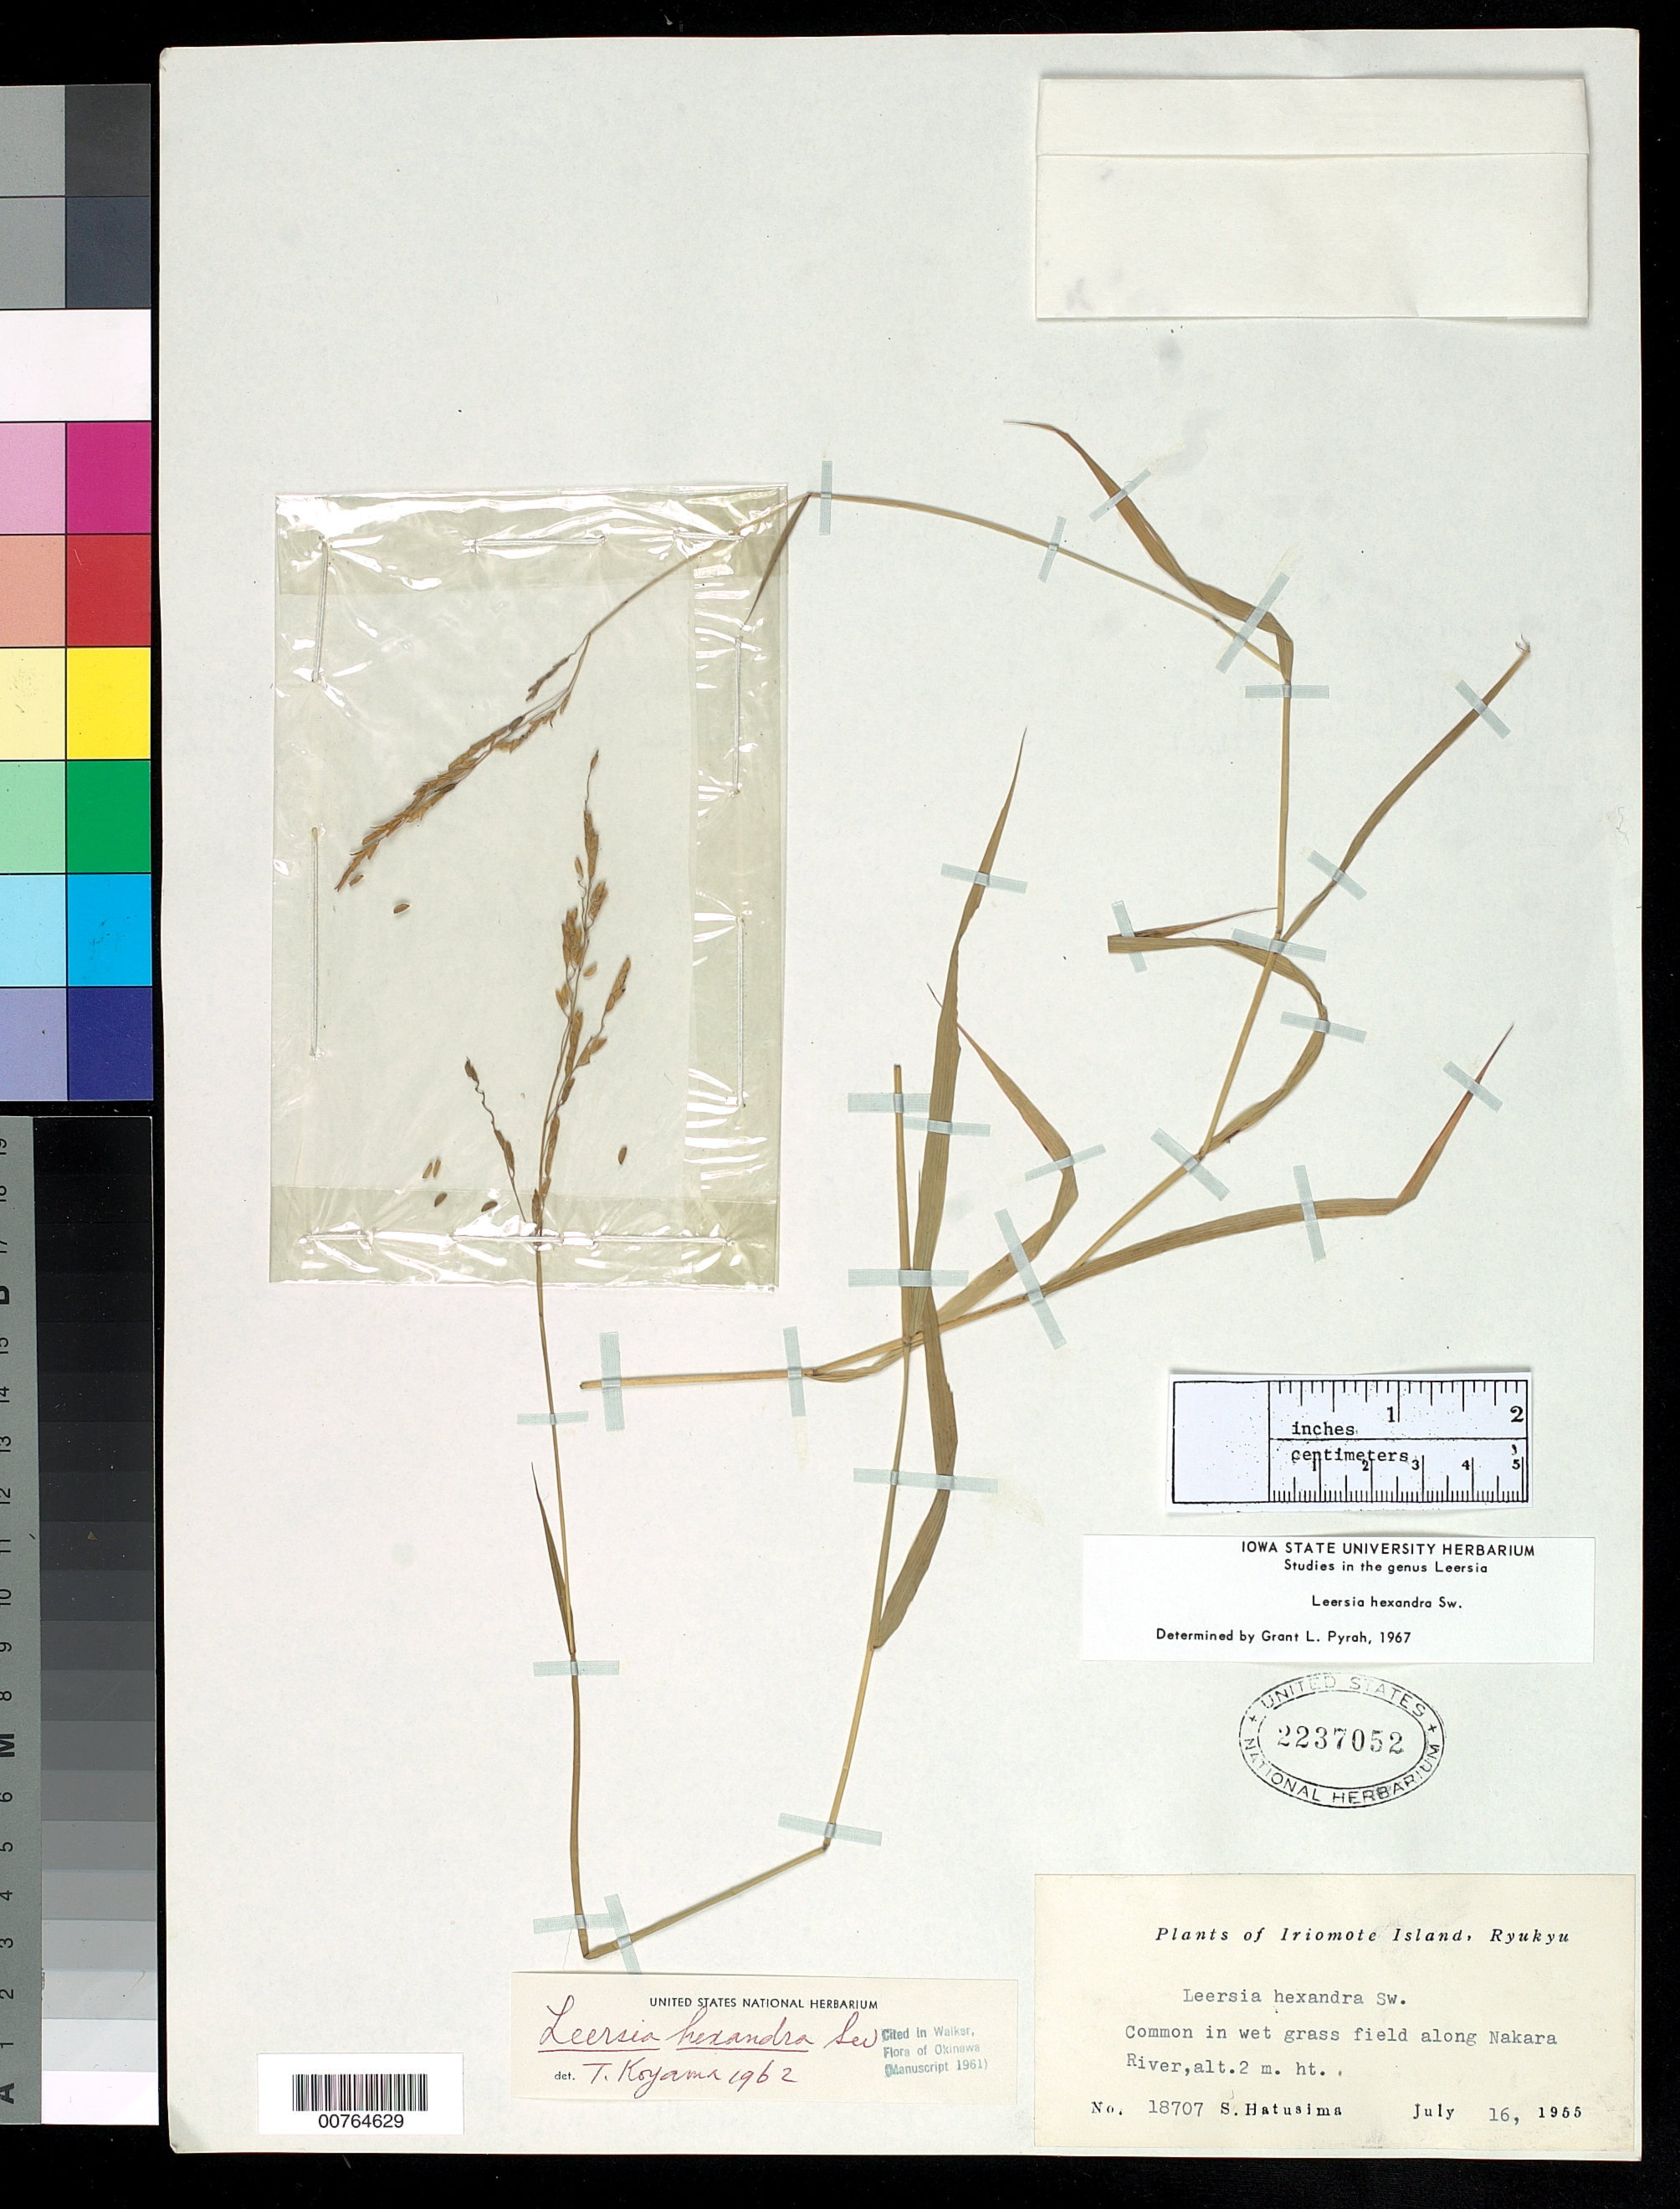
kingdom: Plantae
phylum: Tracheophyta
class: Liliopsida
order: Poales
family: Poaceae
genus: Leersia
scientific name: Leersia hexandra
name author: Sw.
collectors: S. Hatusima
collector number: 18707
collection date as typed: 16 Jul 1955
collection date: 1955-07-16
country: Japan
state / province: Okinawa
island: Iriomote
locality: Along Nakara River. [Sakishima Islands]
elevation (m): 2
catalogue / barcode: US 2237052